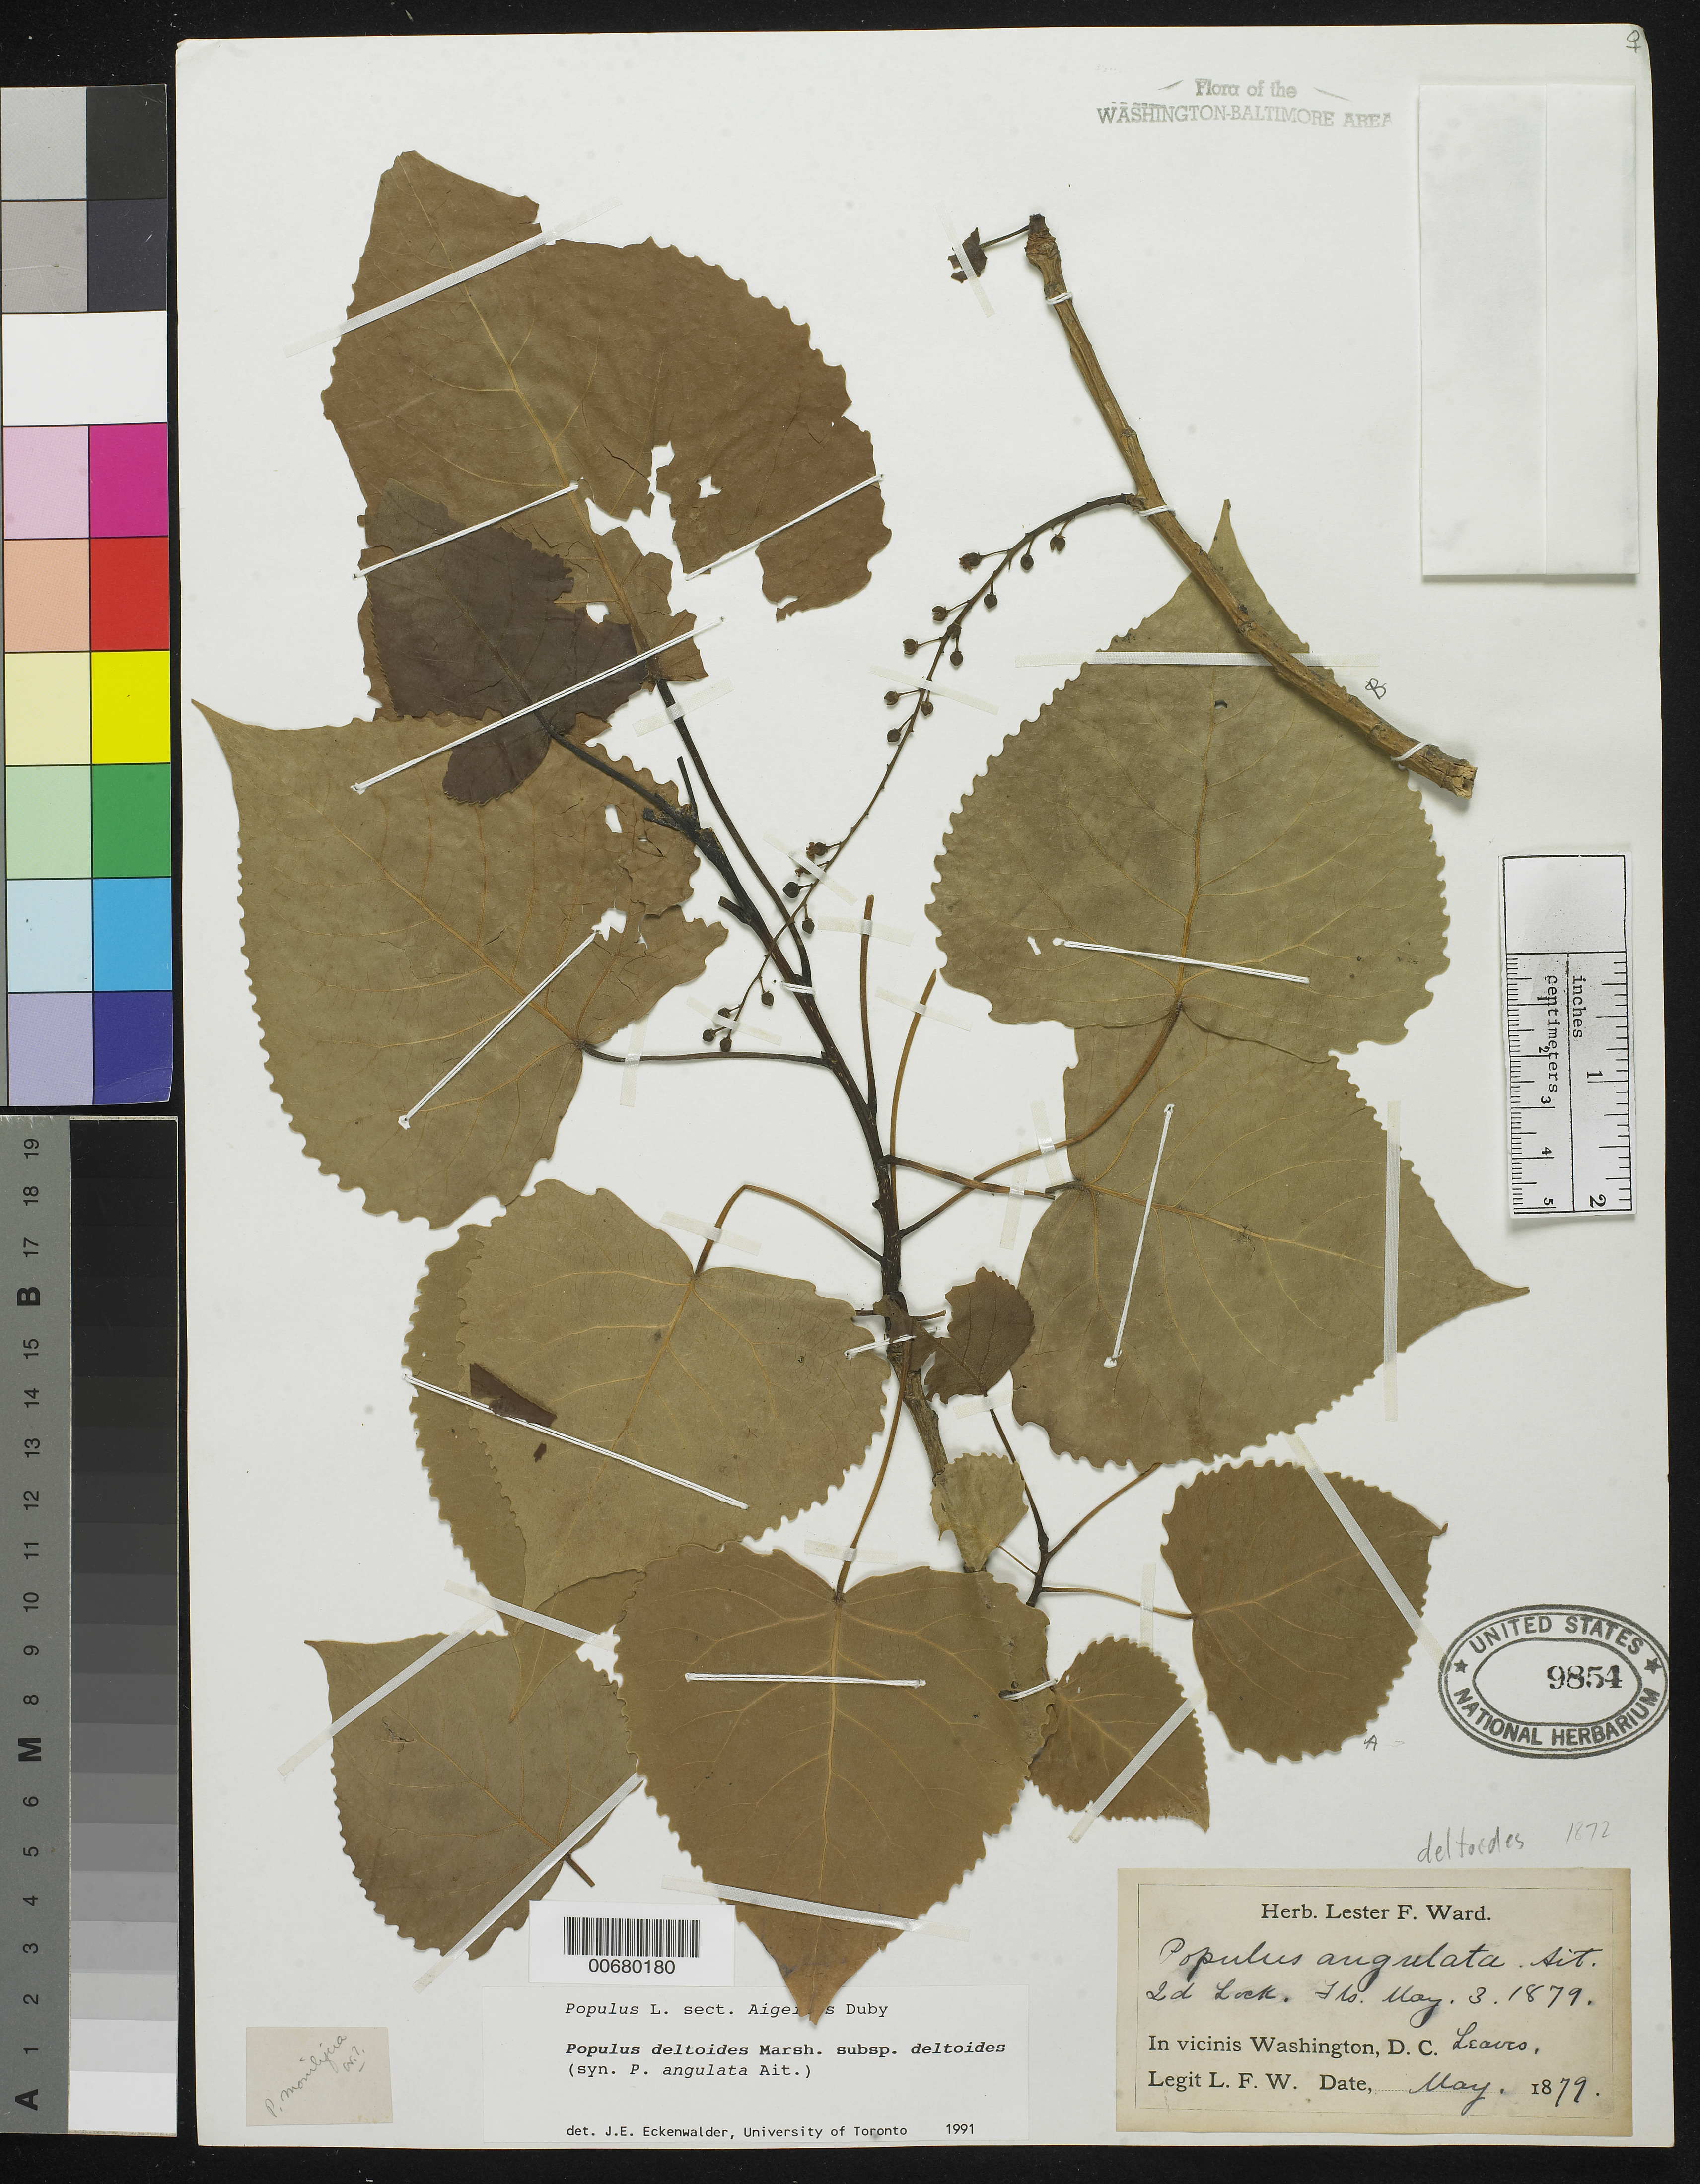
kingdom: Plantae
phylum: Tracheophyta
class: Magnoliopsida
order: Malpighiales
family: Salicaceae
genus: Populus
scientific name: Populus deltoides subsp. deltoides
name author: W. Bartram ex Marshall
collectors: L. F. Ward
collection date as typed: May 3 1879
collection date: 1879-05-03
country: United States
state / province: Maryland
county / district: Montgomery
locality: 2nd Lock C. & O. Canal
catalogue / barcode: US 9854